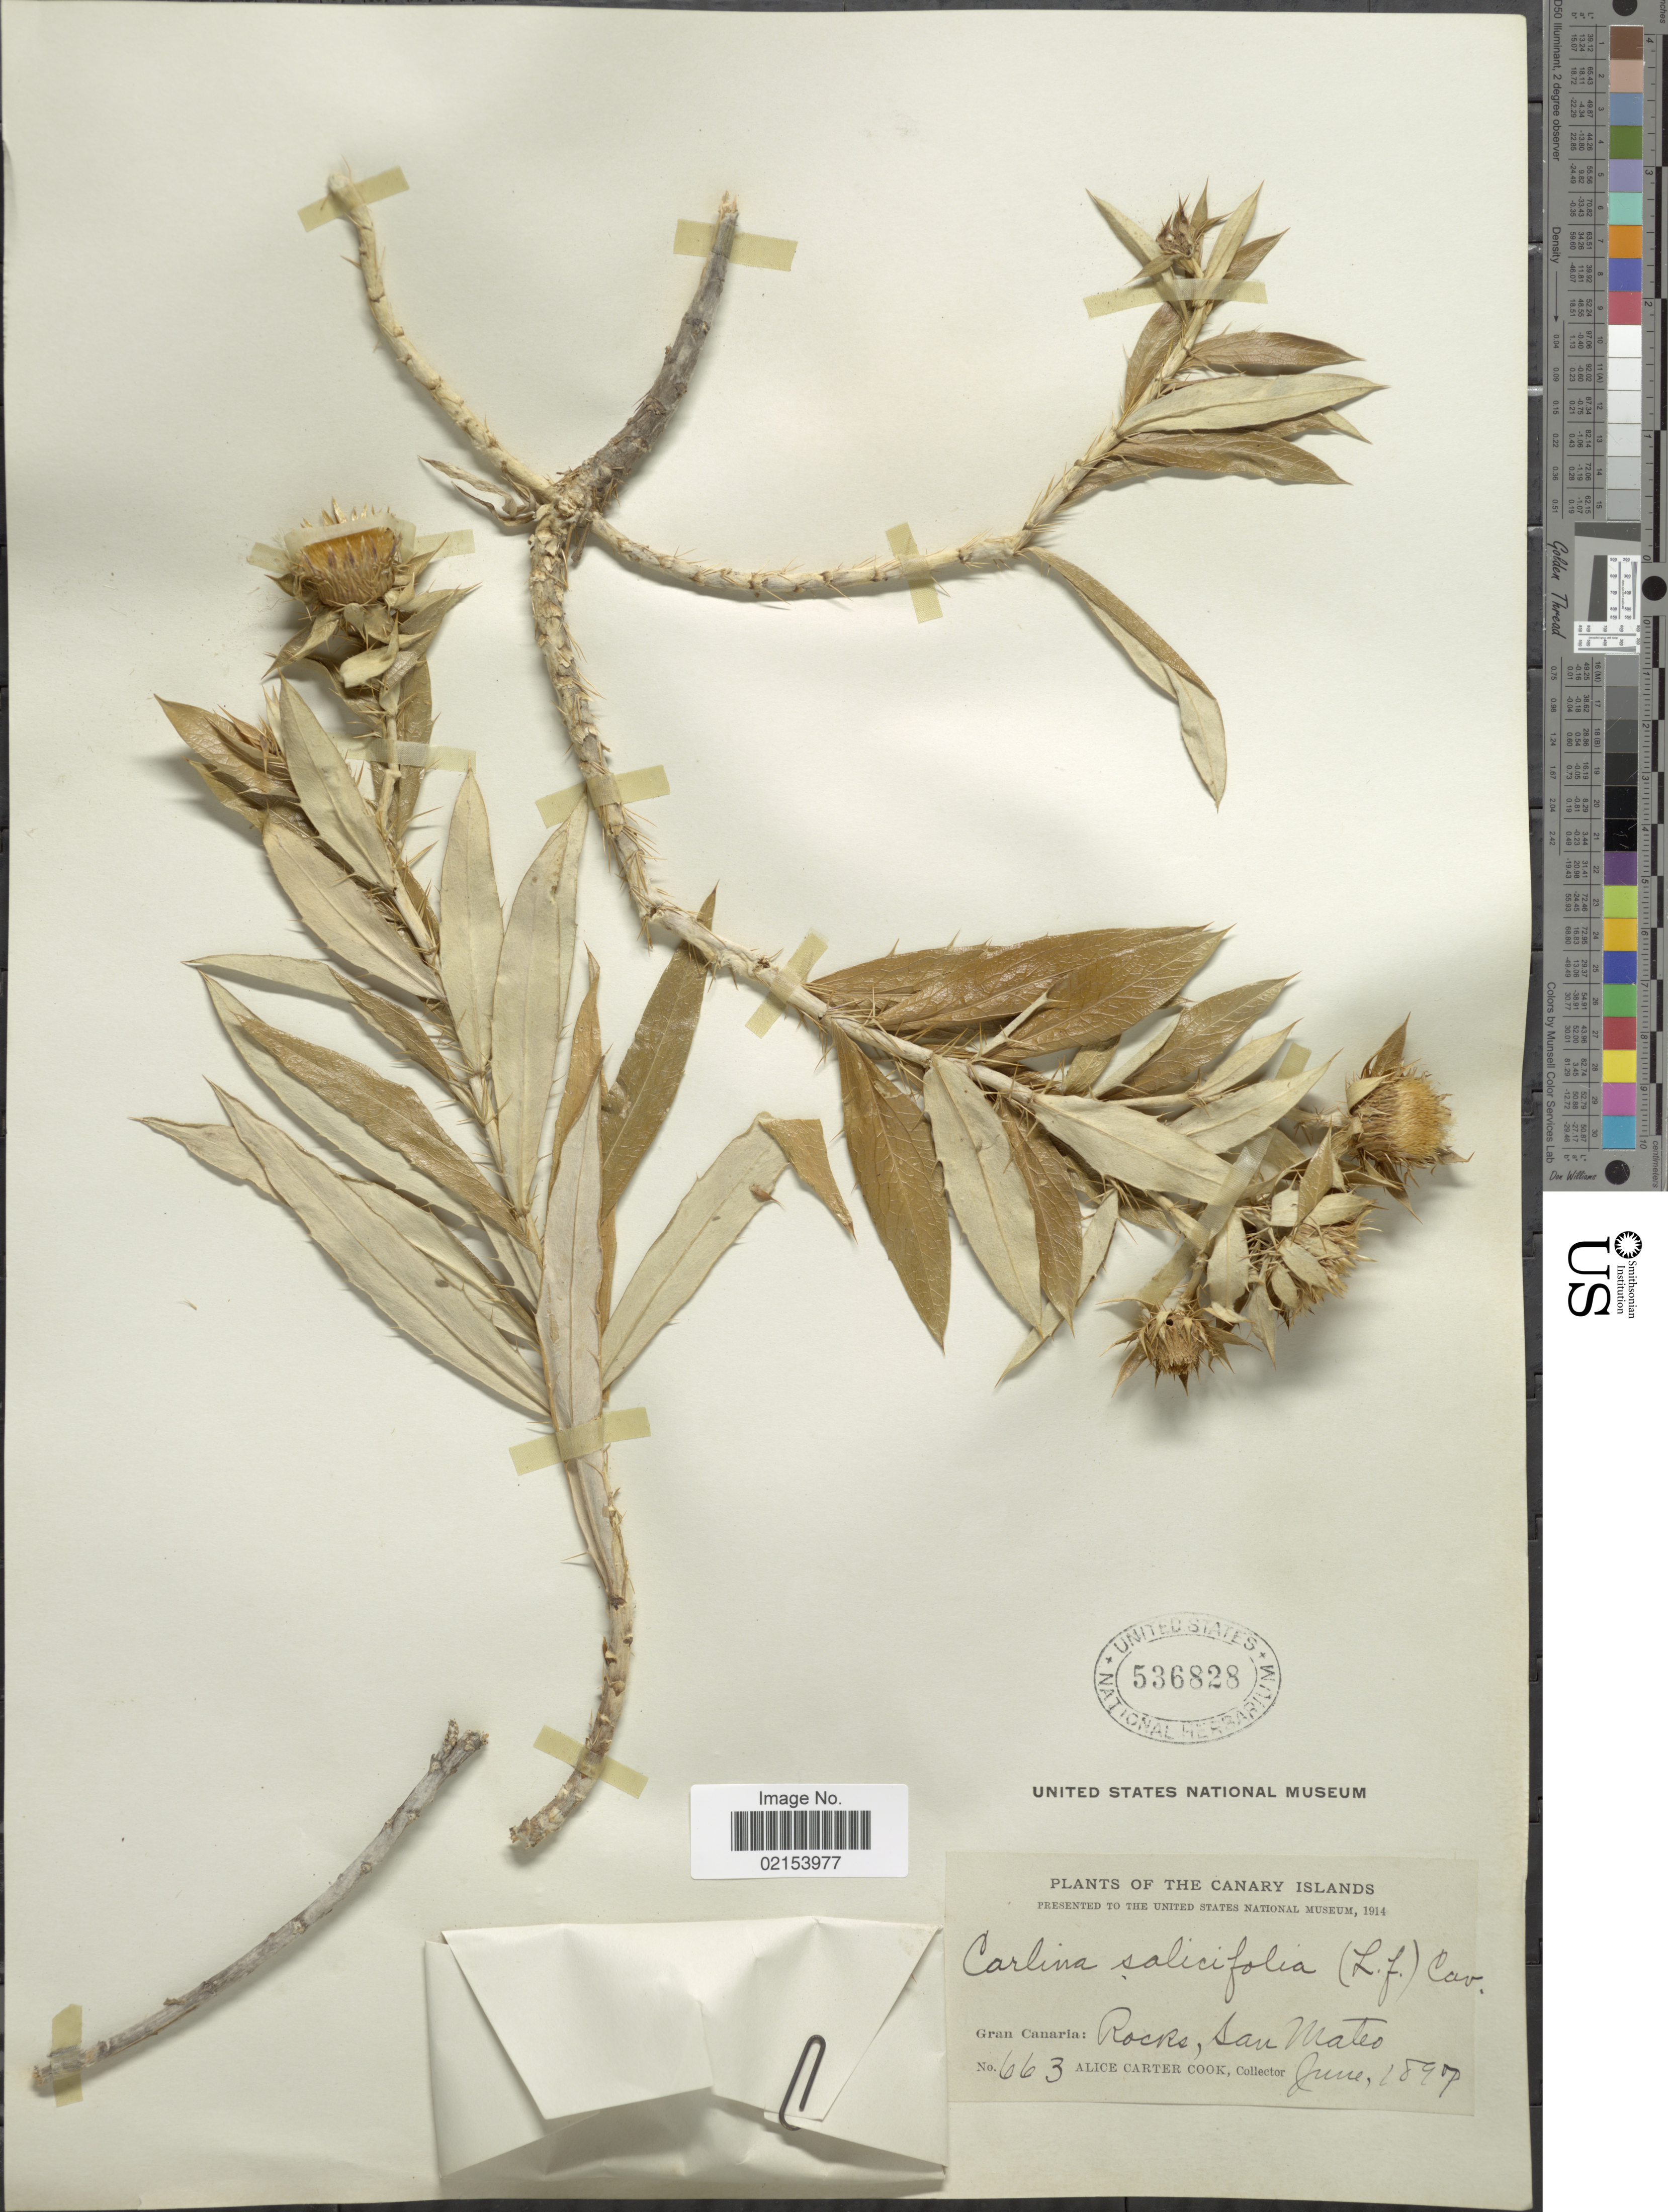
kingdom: Plantae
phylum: Tracheophyta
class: Magnoliopsida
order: Asterales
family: Asteraceae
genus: Carlina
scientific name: Carlina salicifolia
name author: (L. f.) Cav.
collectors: Alice C. Cook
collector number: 663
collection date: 1897-06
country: Spain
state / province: Canarias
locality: Canary Islands, Gran Canaria, San Mateo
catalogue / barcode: US 536828